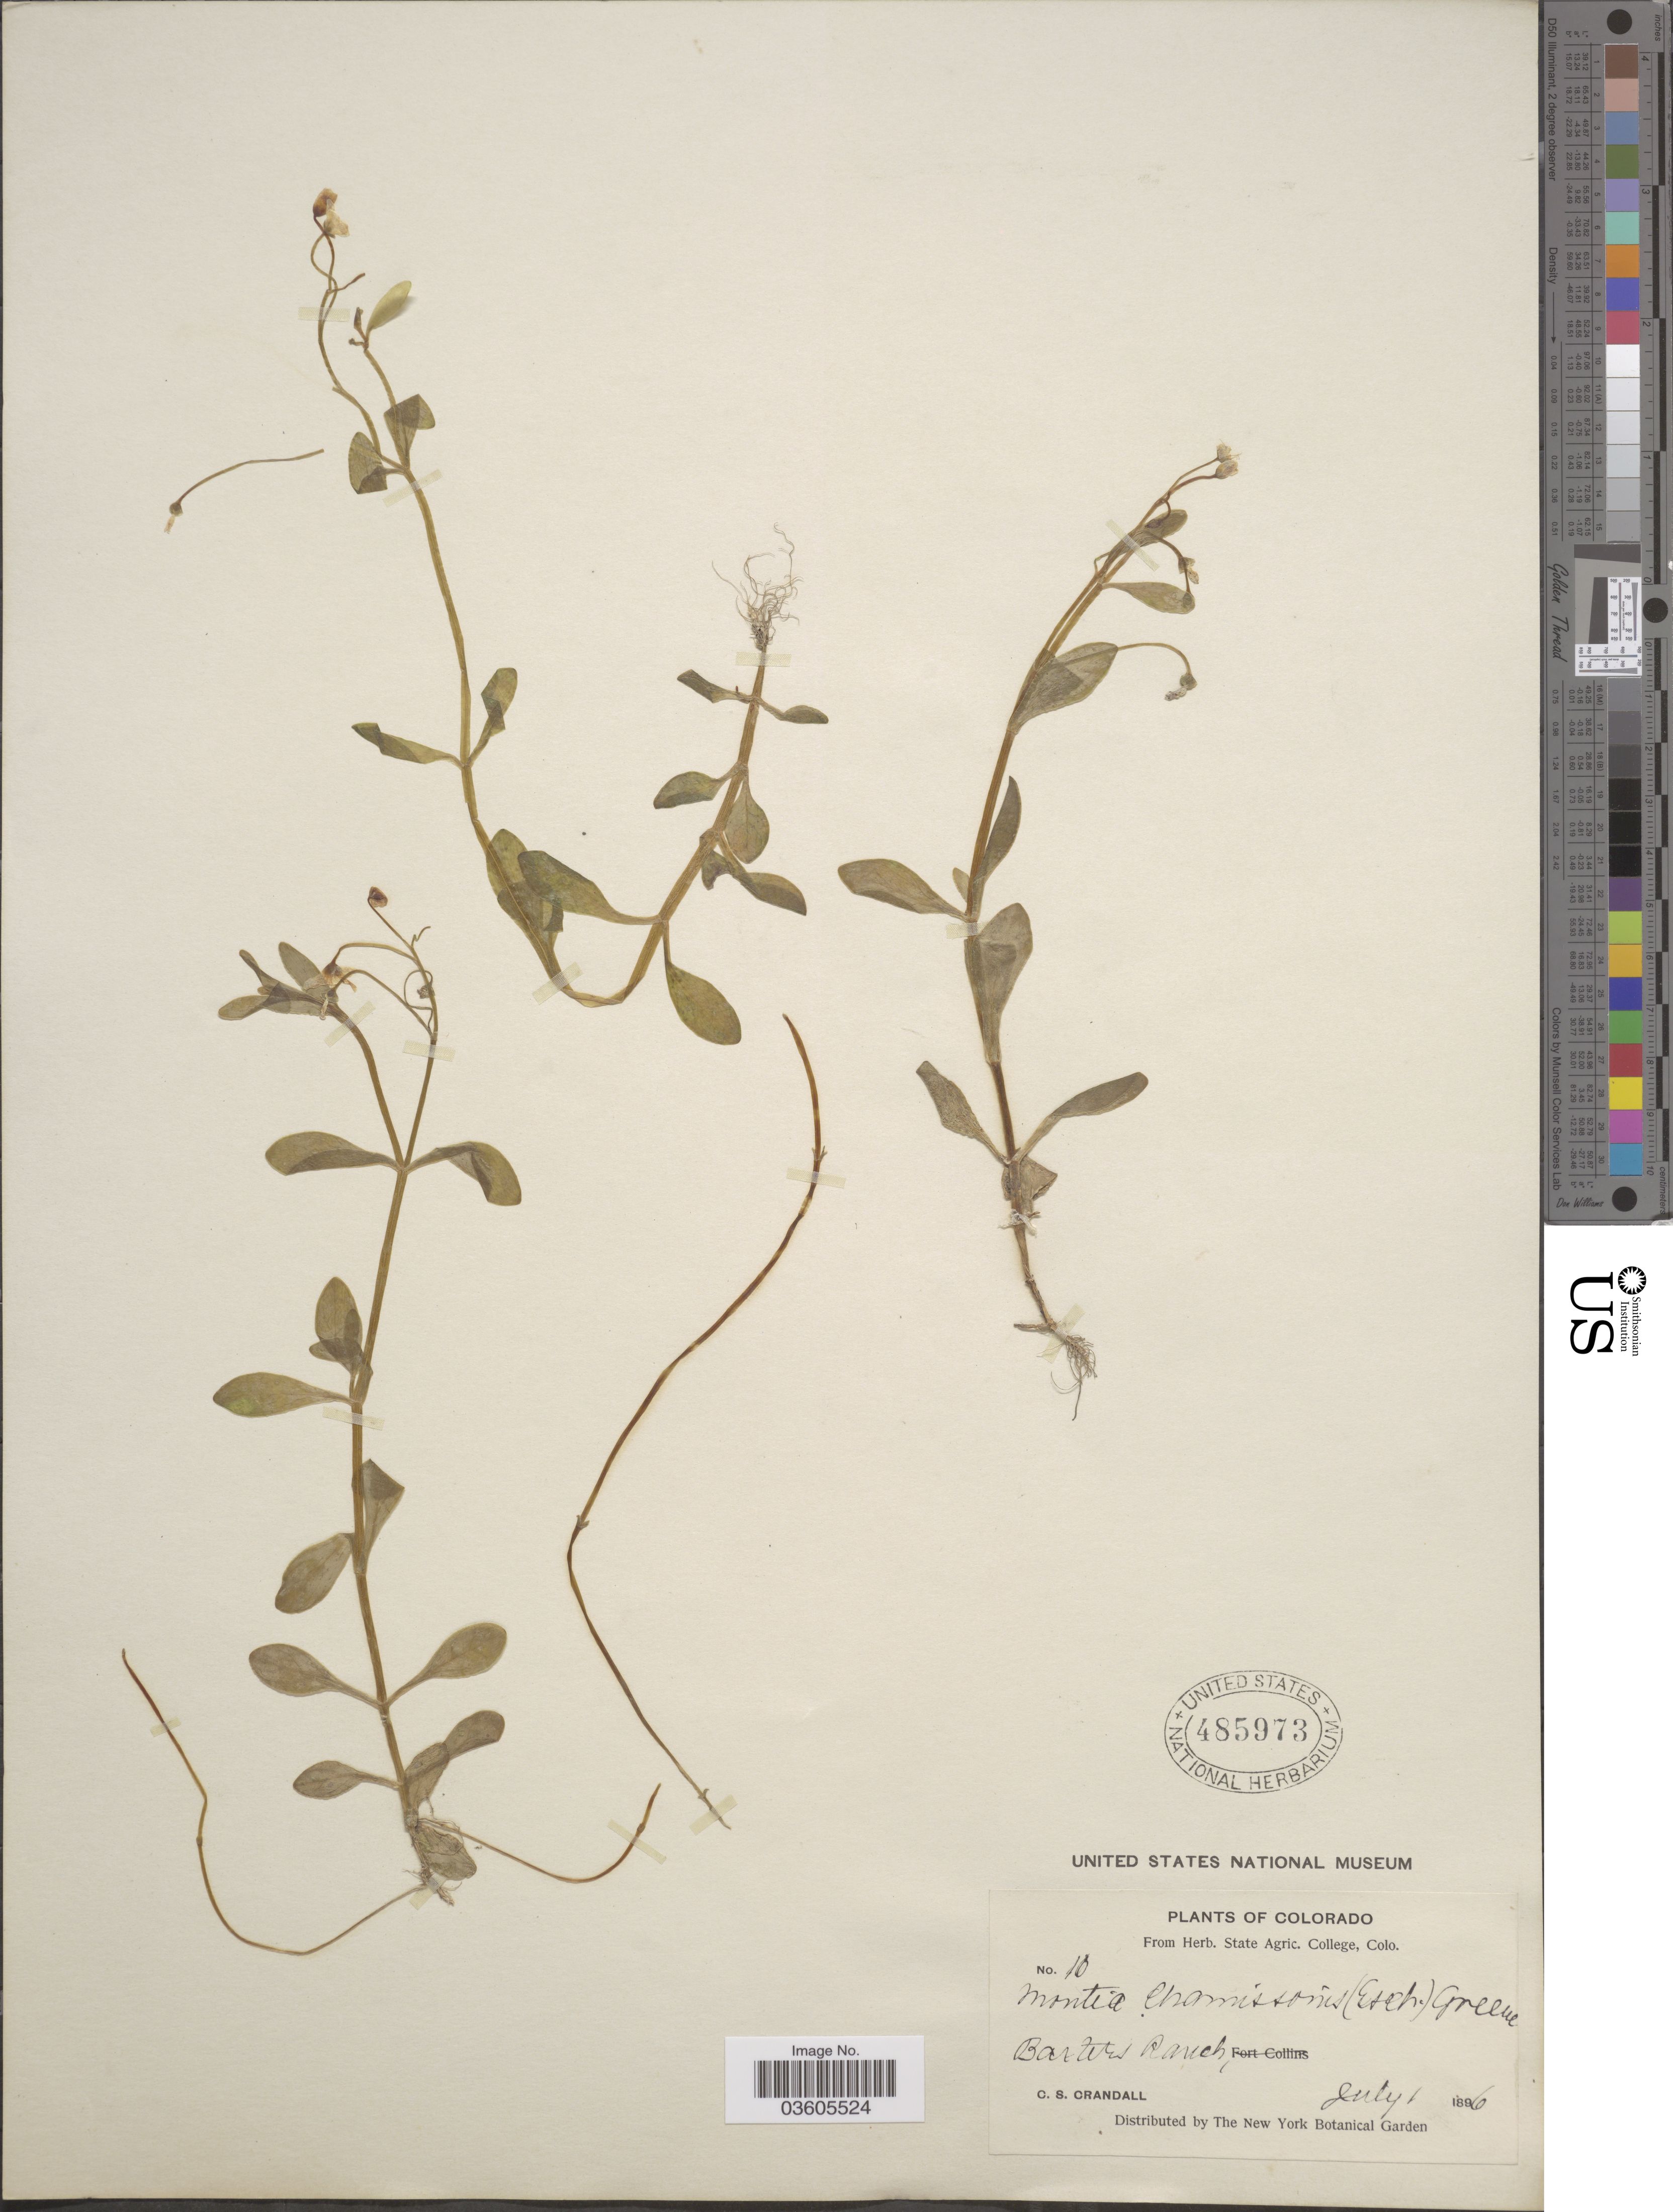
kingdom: Plantae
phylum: Tracheophyta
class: Magnoliopsida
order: Caryophyllales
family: Montiaceae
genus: Montia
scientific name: Montia chamissoi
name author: (Ledeb. ex Spreng.) Greene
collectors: C. Crandall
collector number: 10*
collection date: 1896-07-01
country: United States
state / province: Colorado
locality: Baxters Ranch.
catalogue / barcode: US 485973